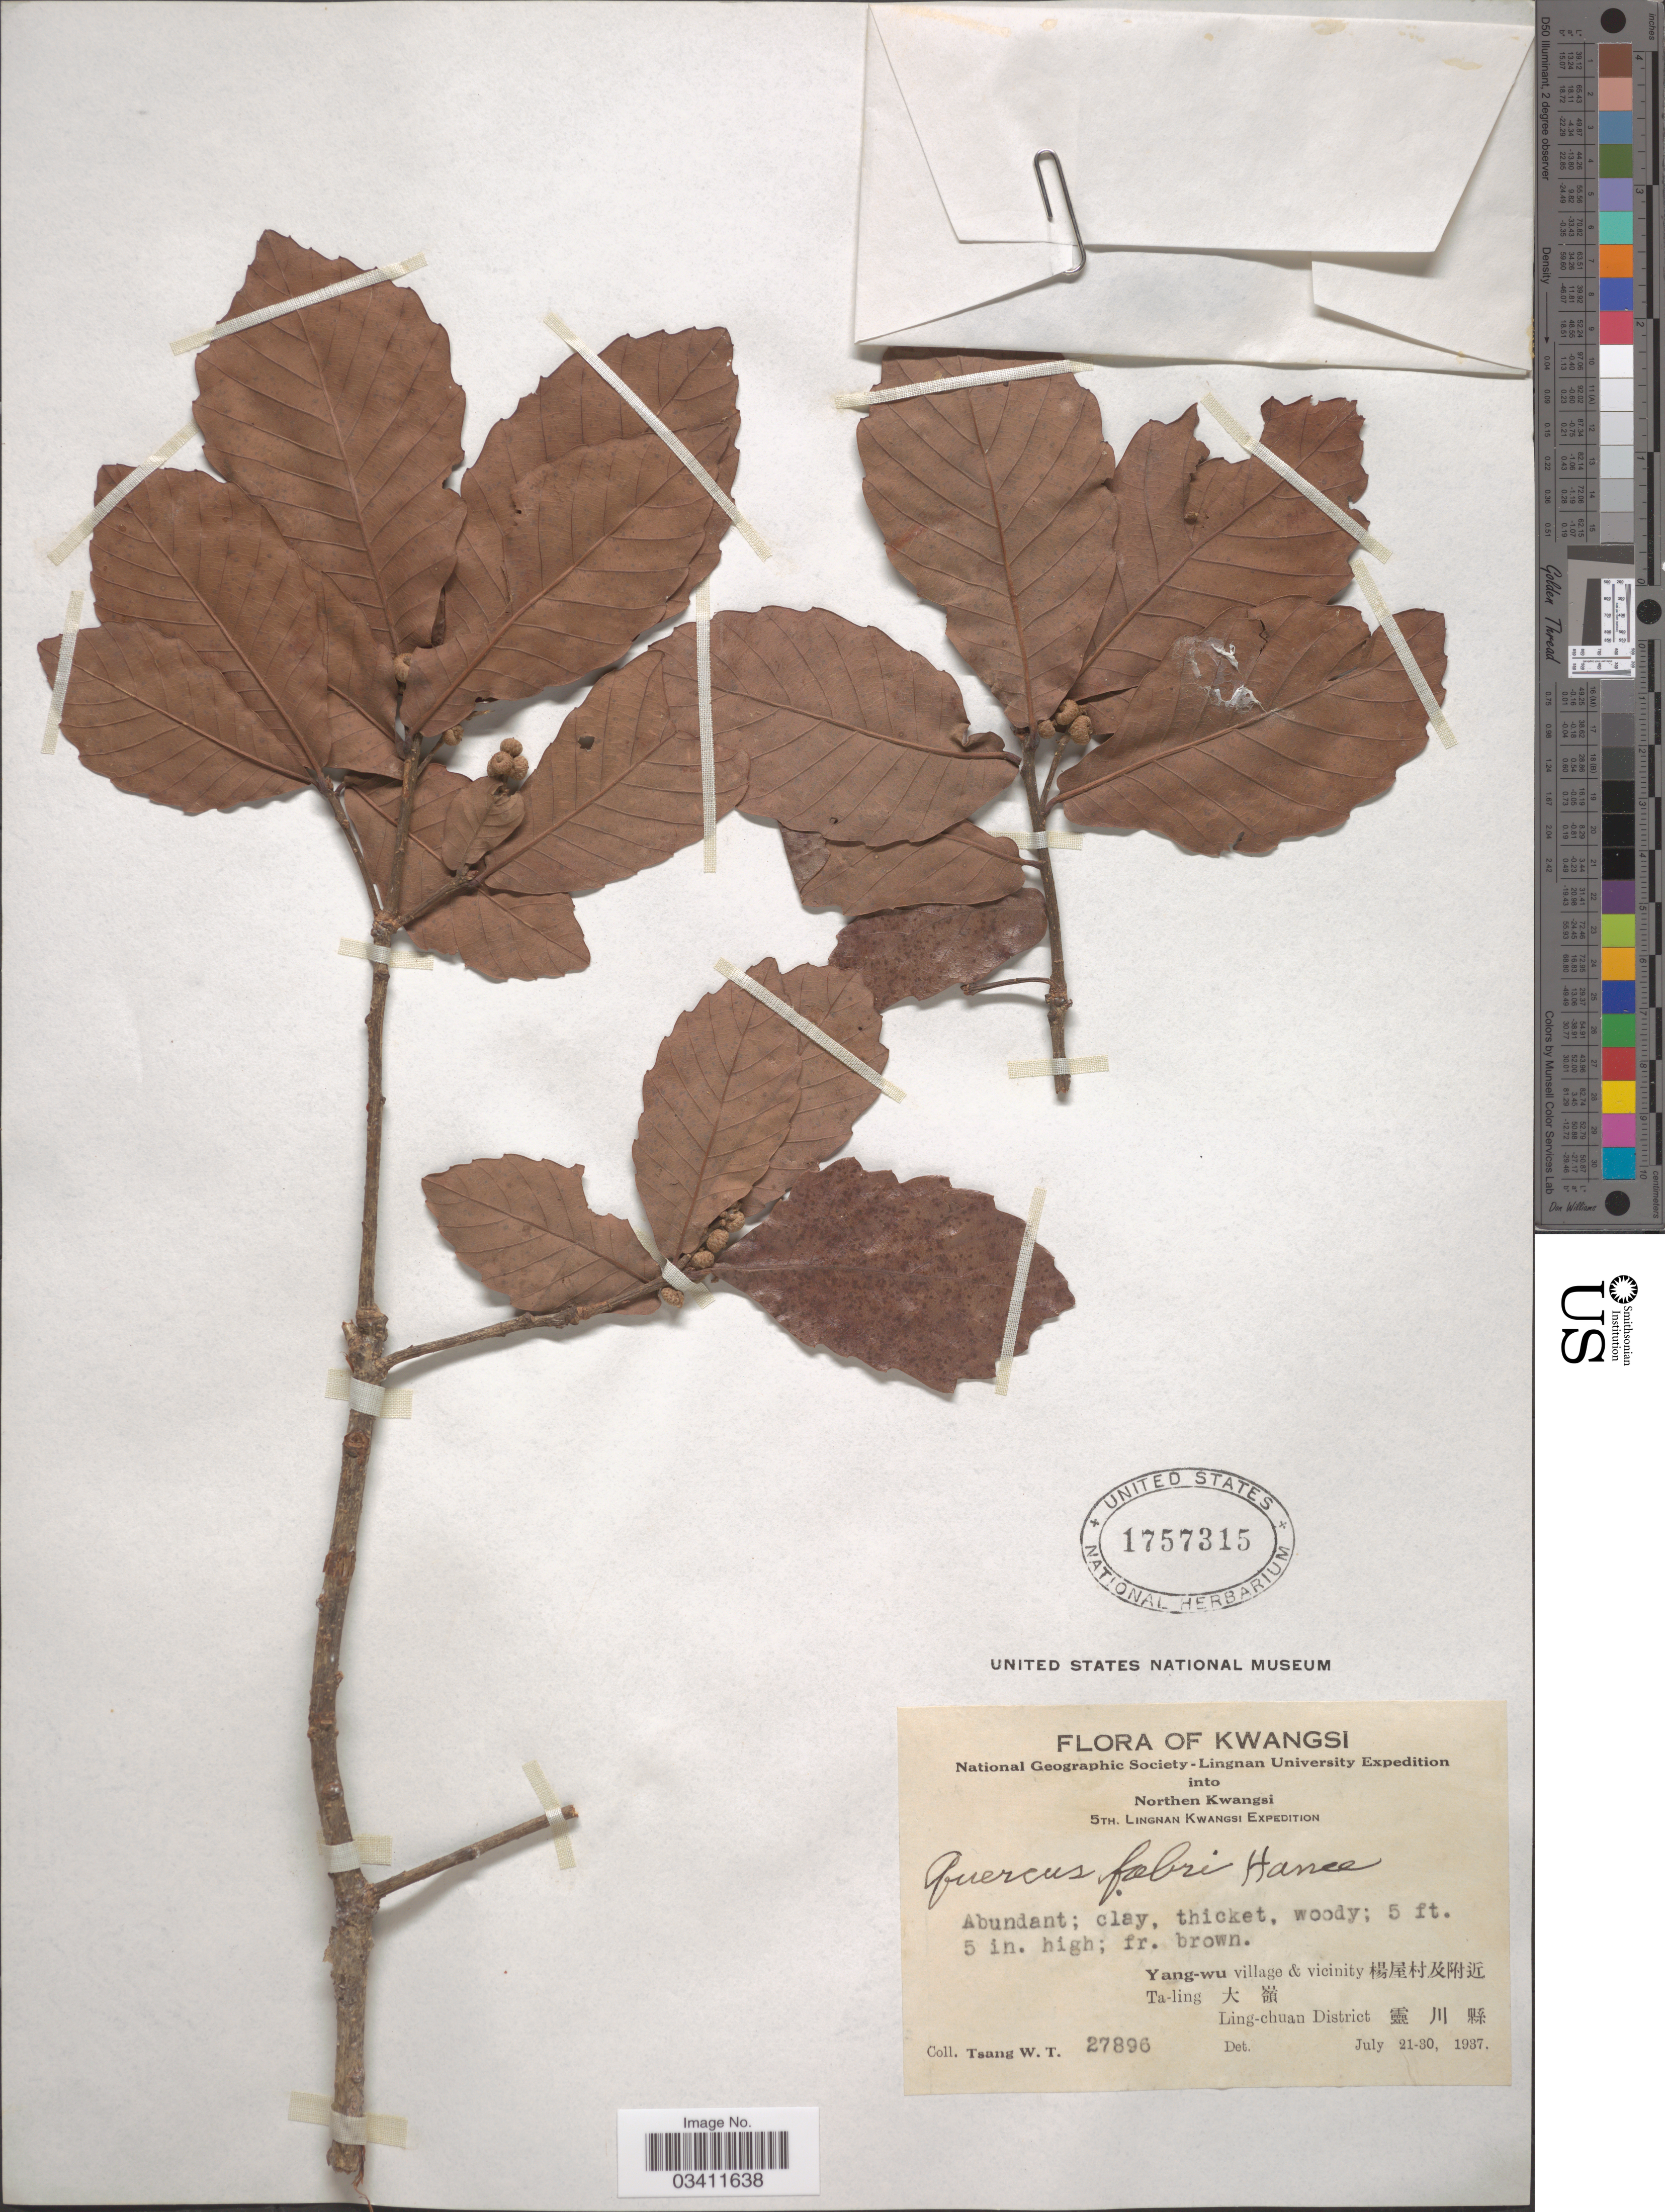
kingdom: Plantae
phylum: Tracheophyta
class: Magnoliopsida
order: Fagales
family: Fagaceae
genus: Quercus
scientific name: Quercus fabrei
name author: Hance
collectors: W. T. Tsang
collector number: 27896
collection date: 1937-07-21/1937-07-30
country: China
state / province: Guangxi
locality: Yang-wu village & vicinity Ta-ling Ling-chuan District .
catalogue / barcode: US 1757315